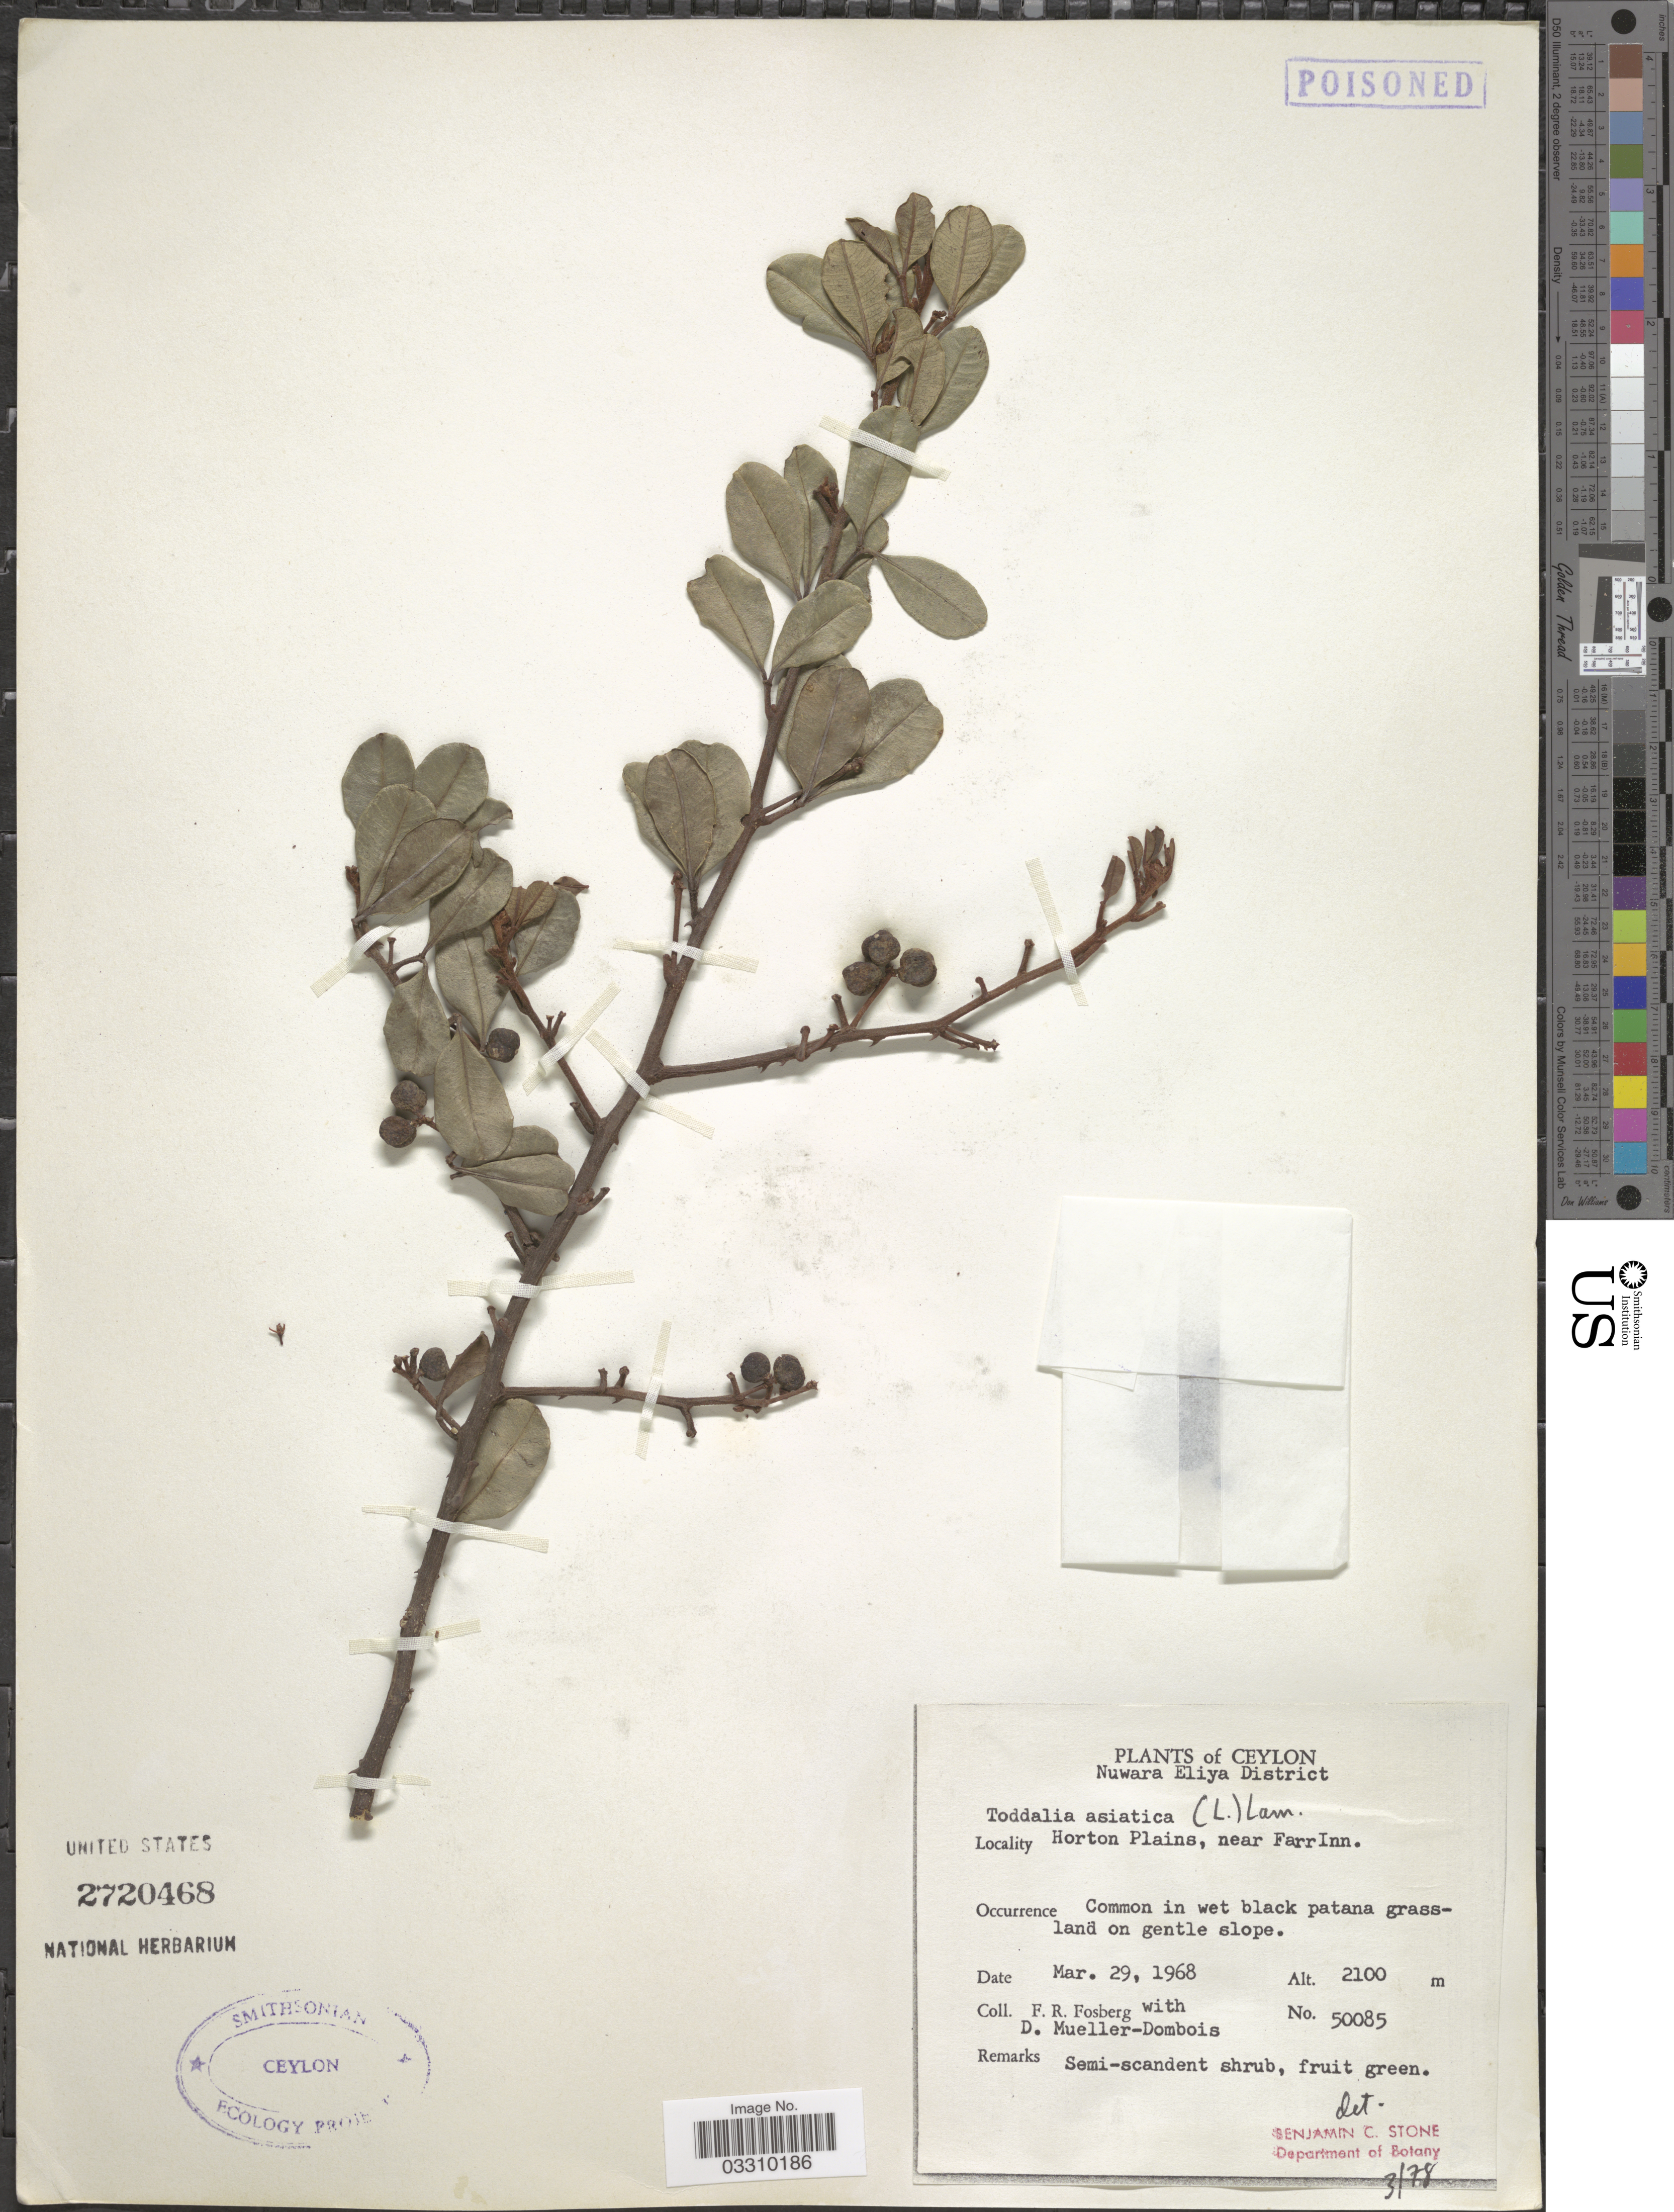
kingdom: Plantae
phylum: Tracheophyta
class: Magnoliopsida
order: Sapindales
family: Rutaceae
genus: Zanthoxylum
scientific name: Zanthoxylum asiaticum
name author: (L.) Appelhans et al.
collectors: F. R. Fosberg & D. Mueller-Dombois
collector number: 50085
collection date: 1968-03-29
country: Sri Lanka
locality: Ceylon. Nuwara Eliya District. Horton Plains, near Farr Inn.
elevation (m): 2100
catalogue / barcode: US 2720468